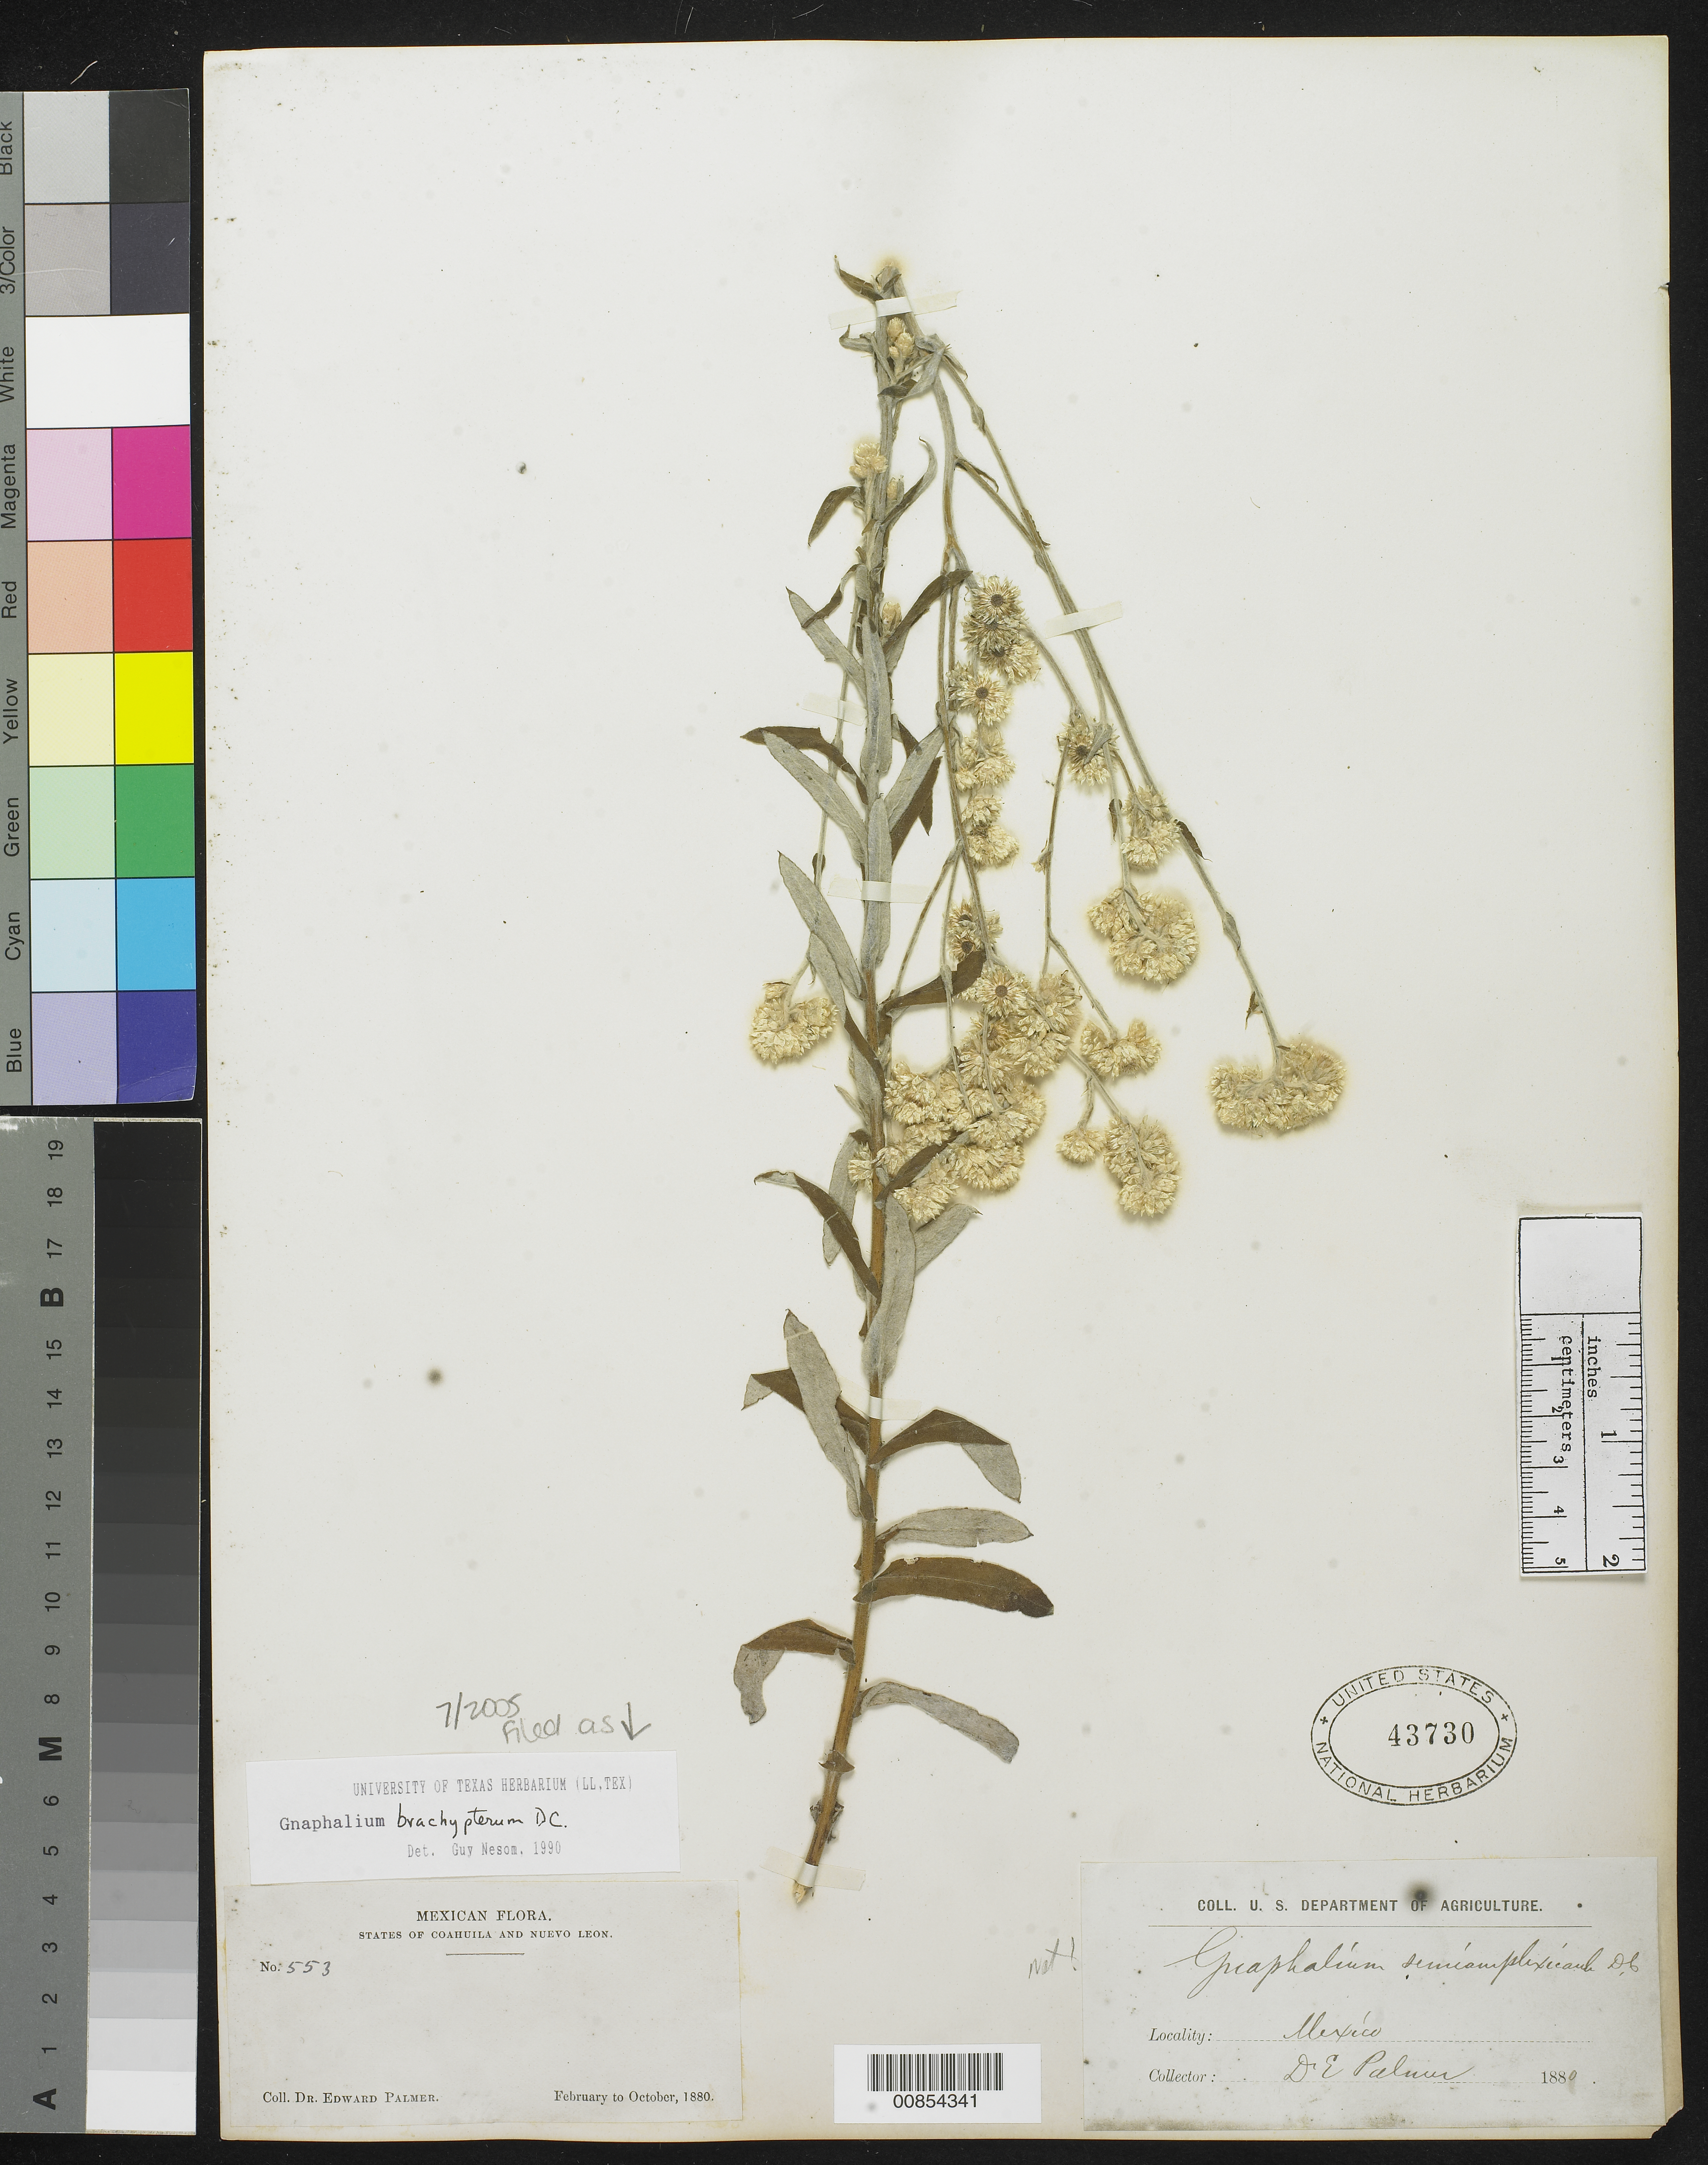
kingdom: Plantae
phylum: Tracheophyta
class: Magnoliopsida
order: Asterales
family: Asteraceae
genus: Pseudognaphalium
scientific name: Pseudognaphalium brachypterum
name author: (DC.) Anderb.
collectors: E. Palmer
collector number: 553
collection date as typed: Feb 1880 to -- Oct 1880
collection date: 1880-02/1880-10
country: Mexico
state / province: Coahuila / Nuevo León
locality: States of Coahuila and Nuevo León.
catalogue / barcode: US 43730